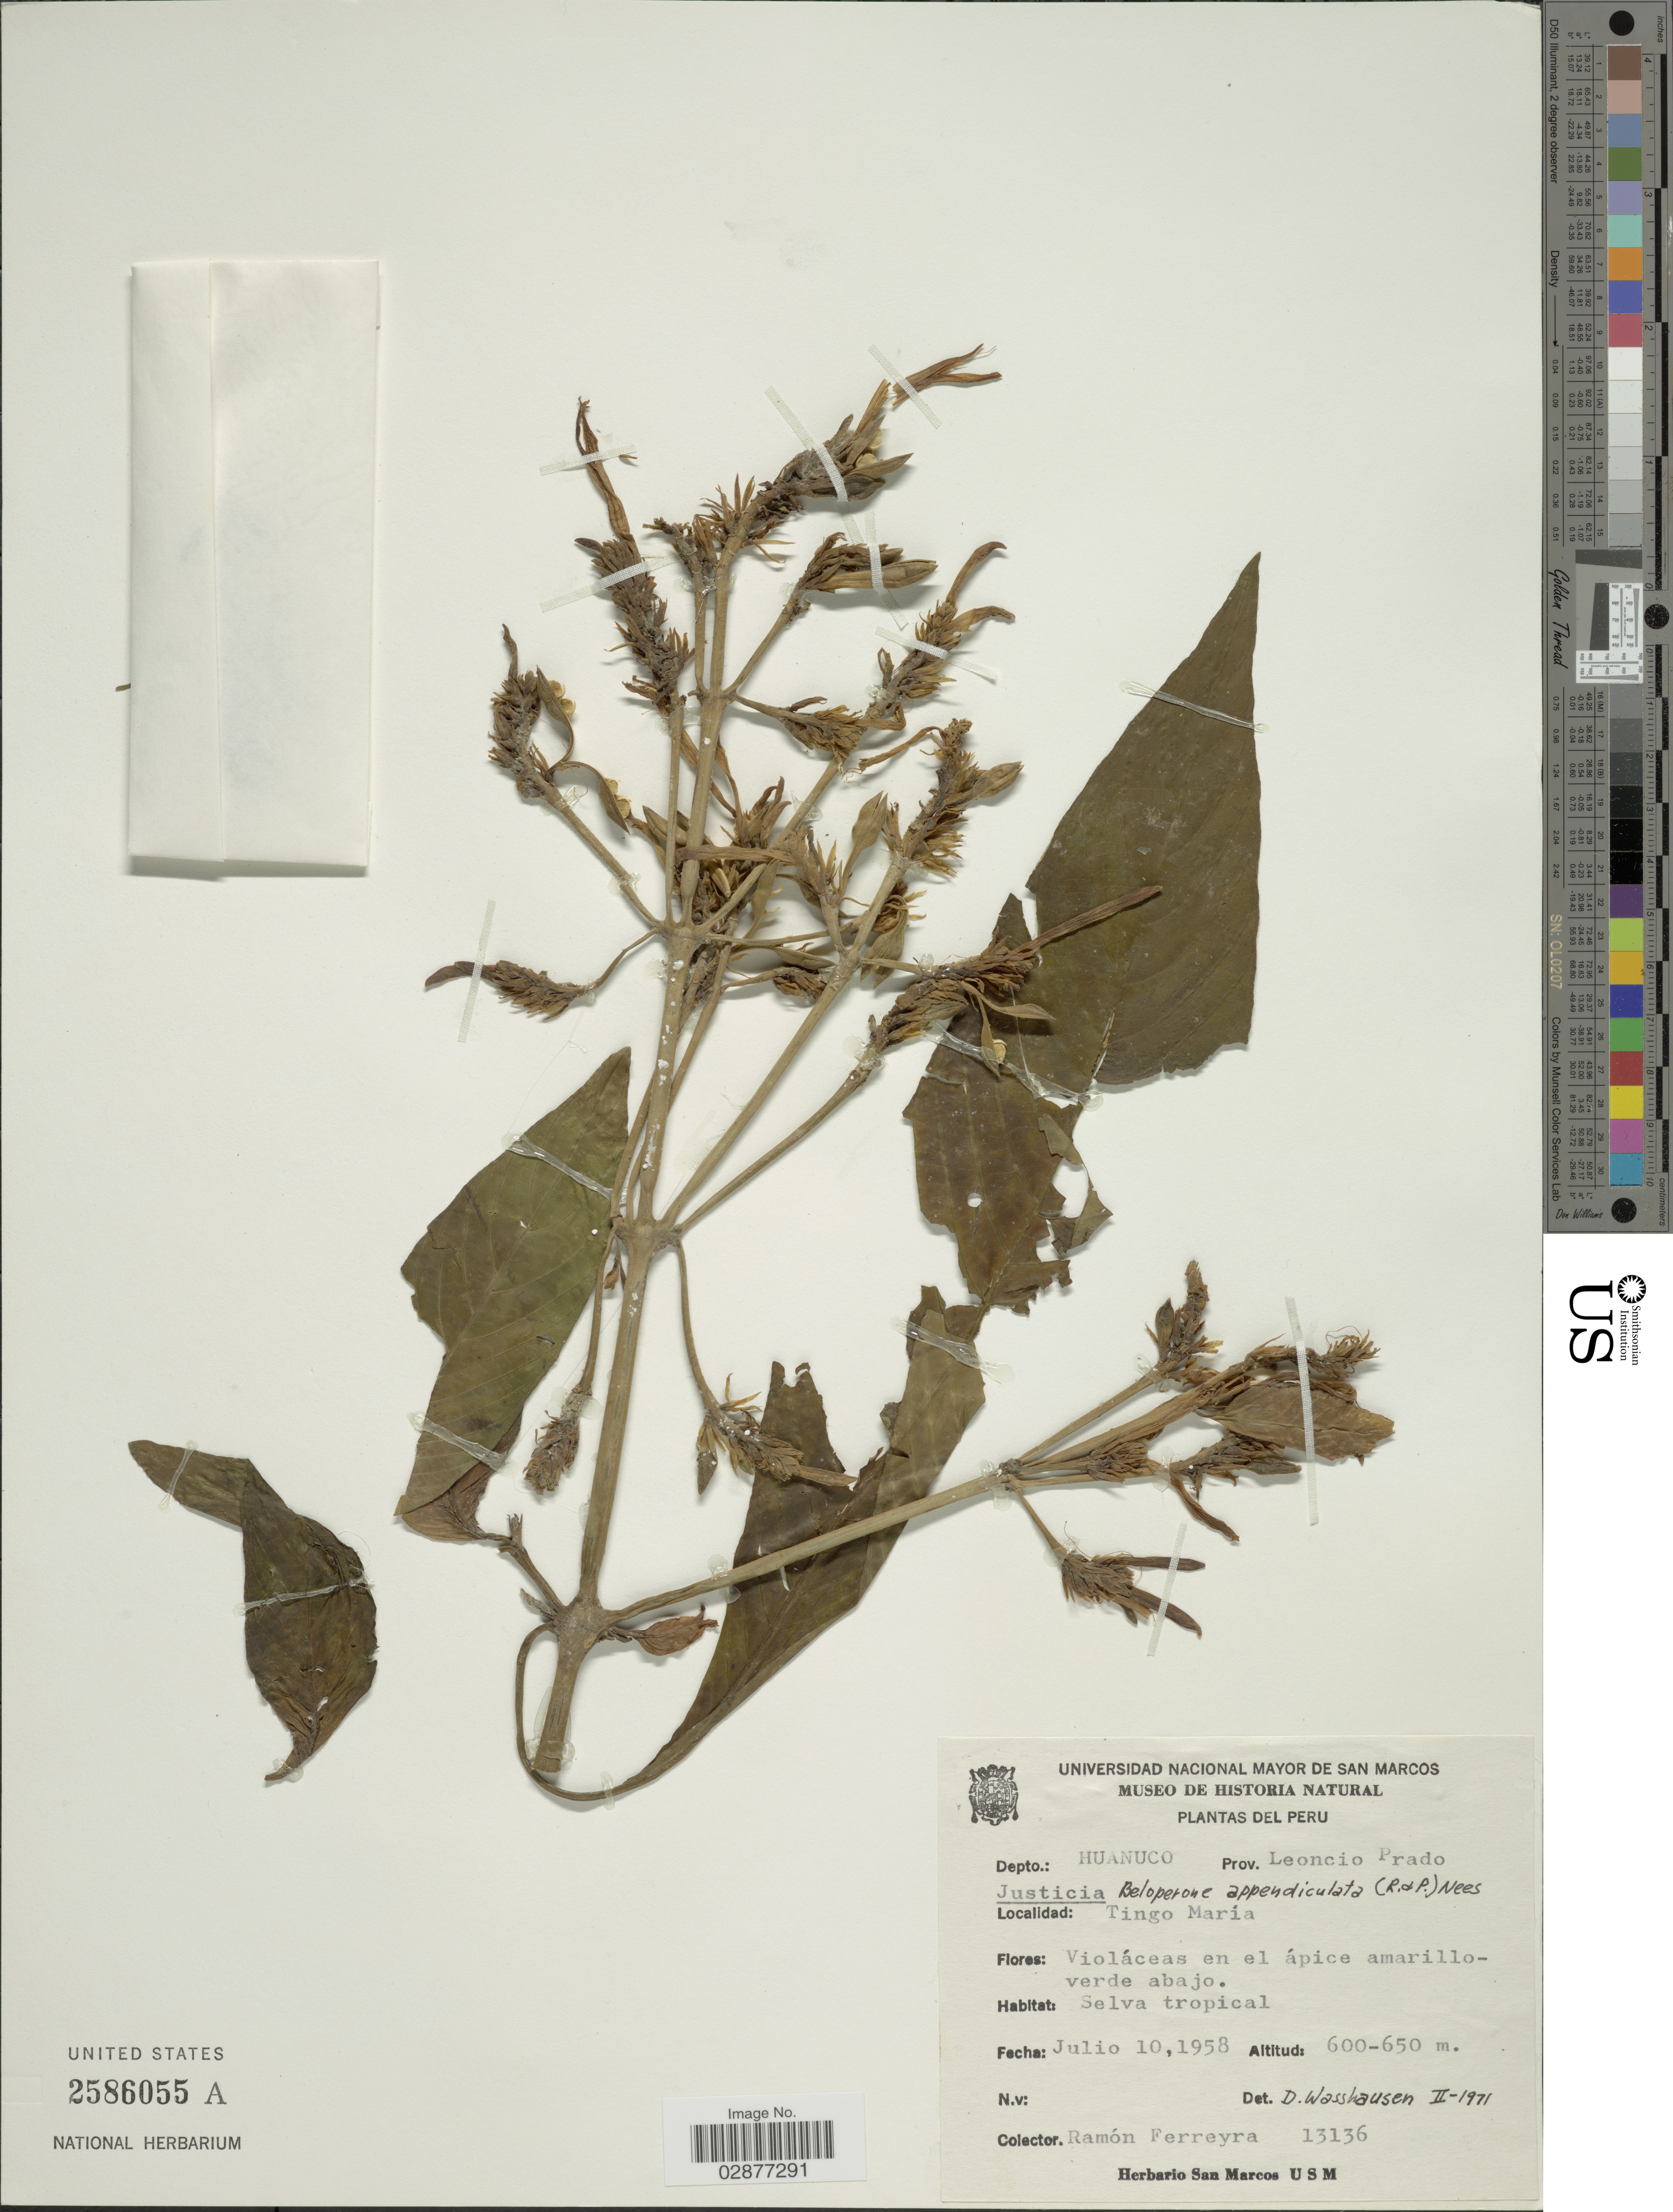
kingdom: Plantae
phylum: Tracheophyta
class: Magnoliopsida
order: Lamiales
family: Acanthaceae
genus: Justicia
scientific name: Justicia appendiculata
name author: (Ruiz & Pav.) Vahl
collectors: R. A. Ferreyra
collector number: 13136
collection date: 1958-07-10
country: Peru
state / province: Huánuco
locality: Depto.: Huanuco. Prov. Leoncio Prado. Tingo María.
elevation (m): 600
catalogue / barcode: US 2586055A